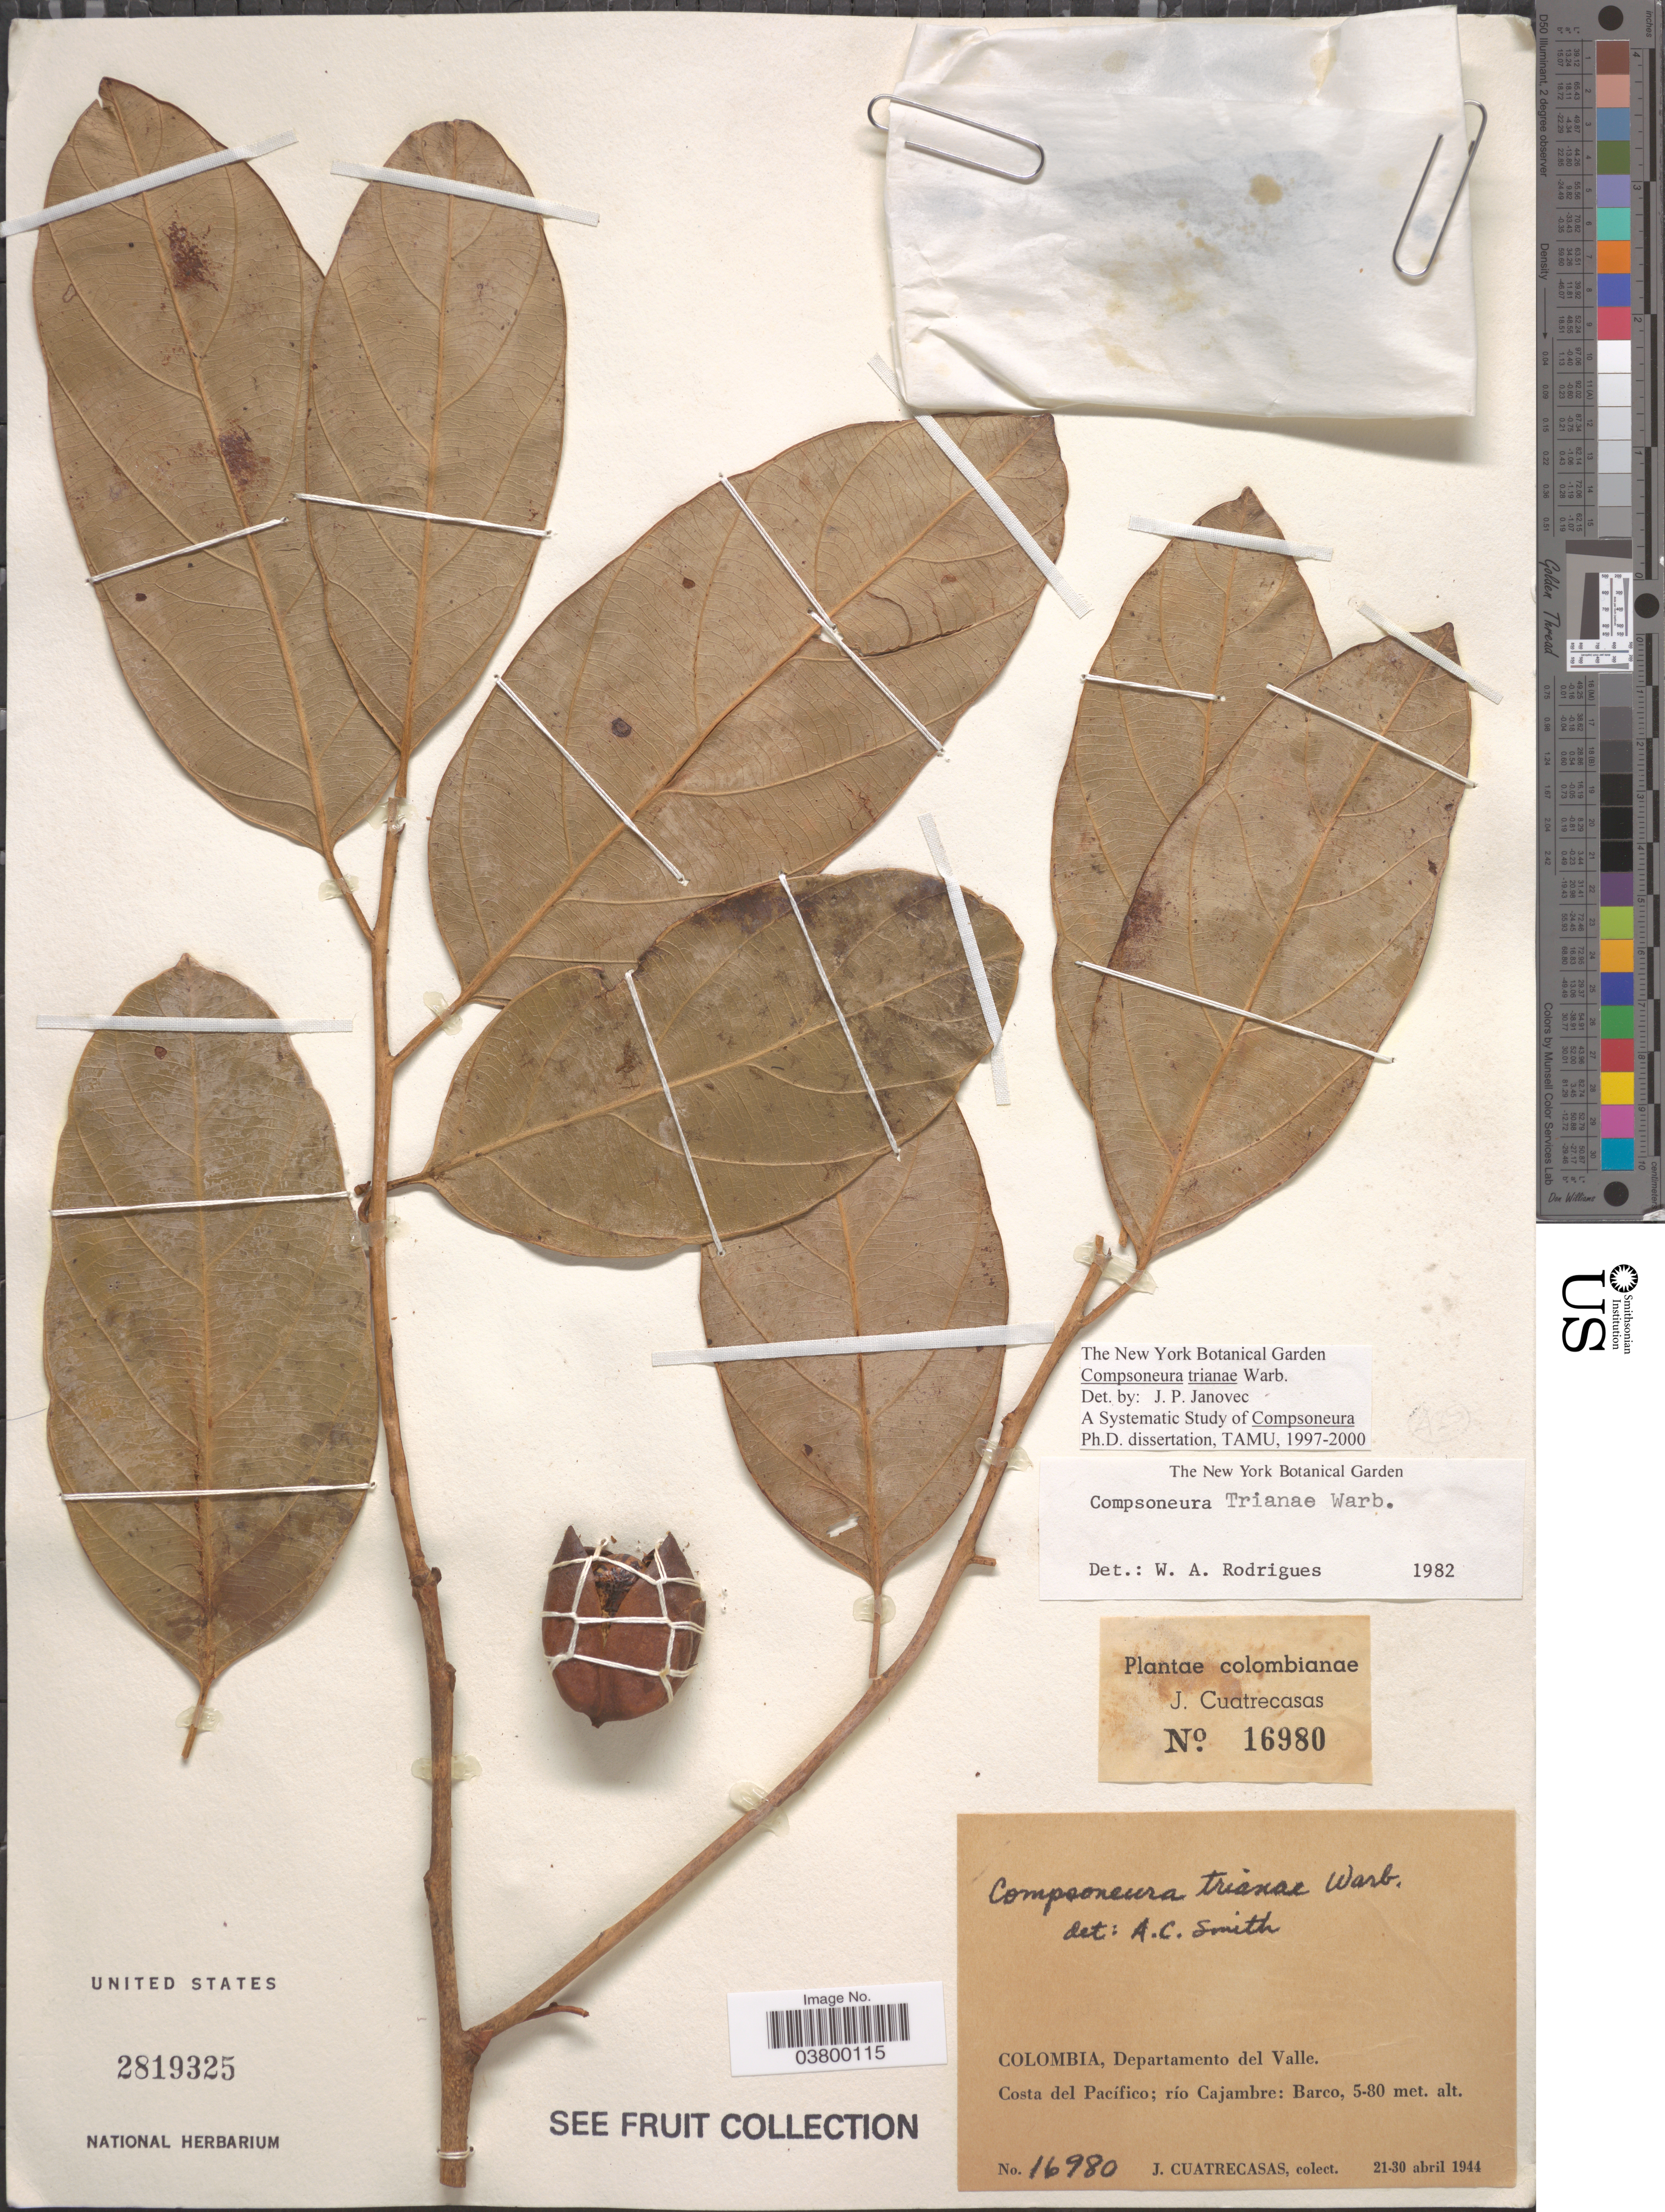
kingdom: Plantae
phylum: Tracheophyta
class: Magnoliopsida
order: Magnoliales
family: Myristicaceae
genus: Compsoneura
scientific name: Compsoneura trianae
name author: Warb.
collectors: J. Cuatrecasas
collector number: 16980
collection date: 1944-04-21/1944-04-30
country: Colombia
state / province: Valle del Cauca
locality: Departamento del Valle. Costa del Pacífico; río Cajambre: Barco.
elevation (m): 5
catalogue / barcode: US 2819325